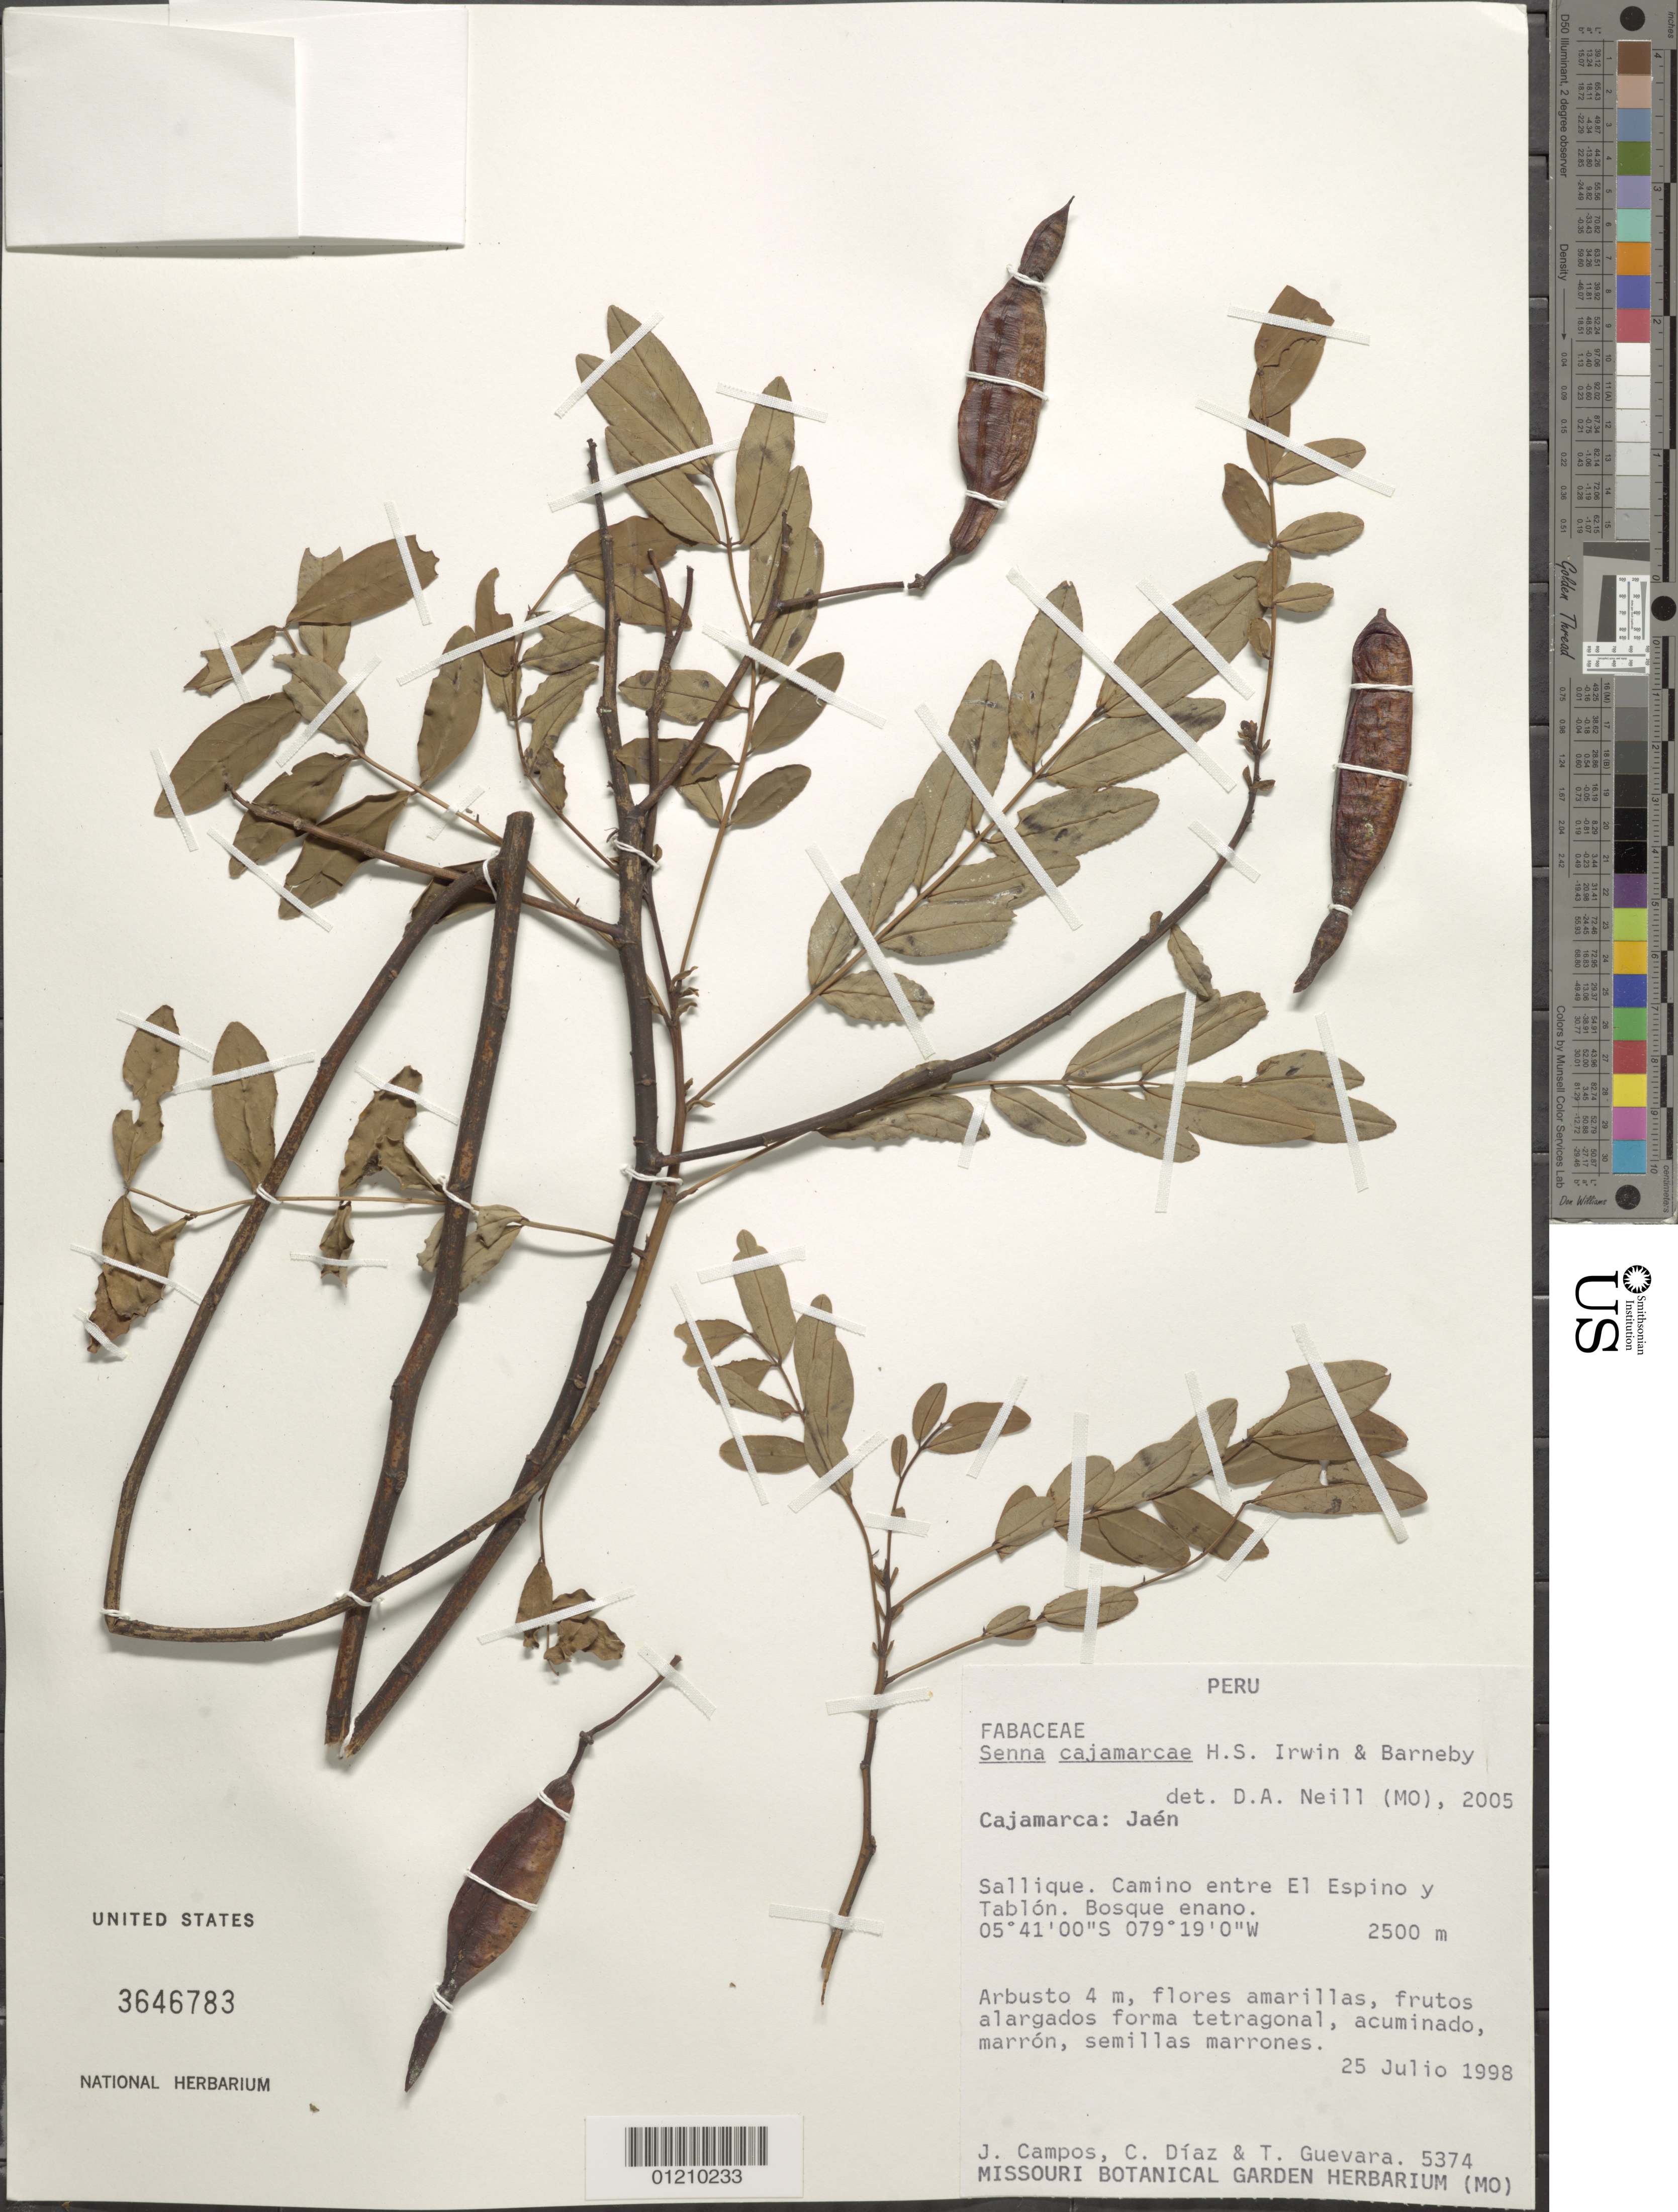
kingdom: Plantae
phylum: Tracheophyta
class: Magnoliopsida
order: Fabales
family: Fabaceae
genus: Senna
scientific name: Senna cajamarcae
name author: H.S. Irwin & Barneby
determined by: Neill, David Alan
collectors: J. Campos, C. Díaz & T. Guevara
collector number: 5374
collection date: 1998-07-25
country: Peru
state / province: Cajamarca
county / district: Jaén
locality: Camino entre El Espino y Tablon. Bosque enano.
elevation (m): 2500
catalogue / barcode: US 3646783